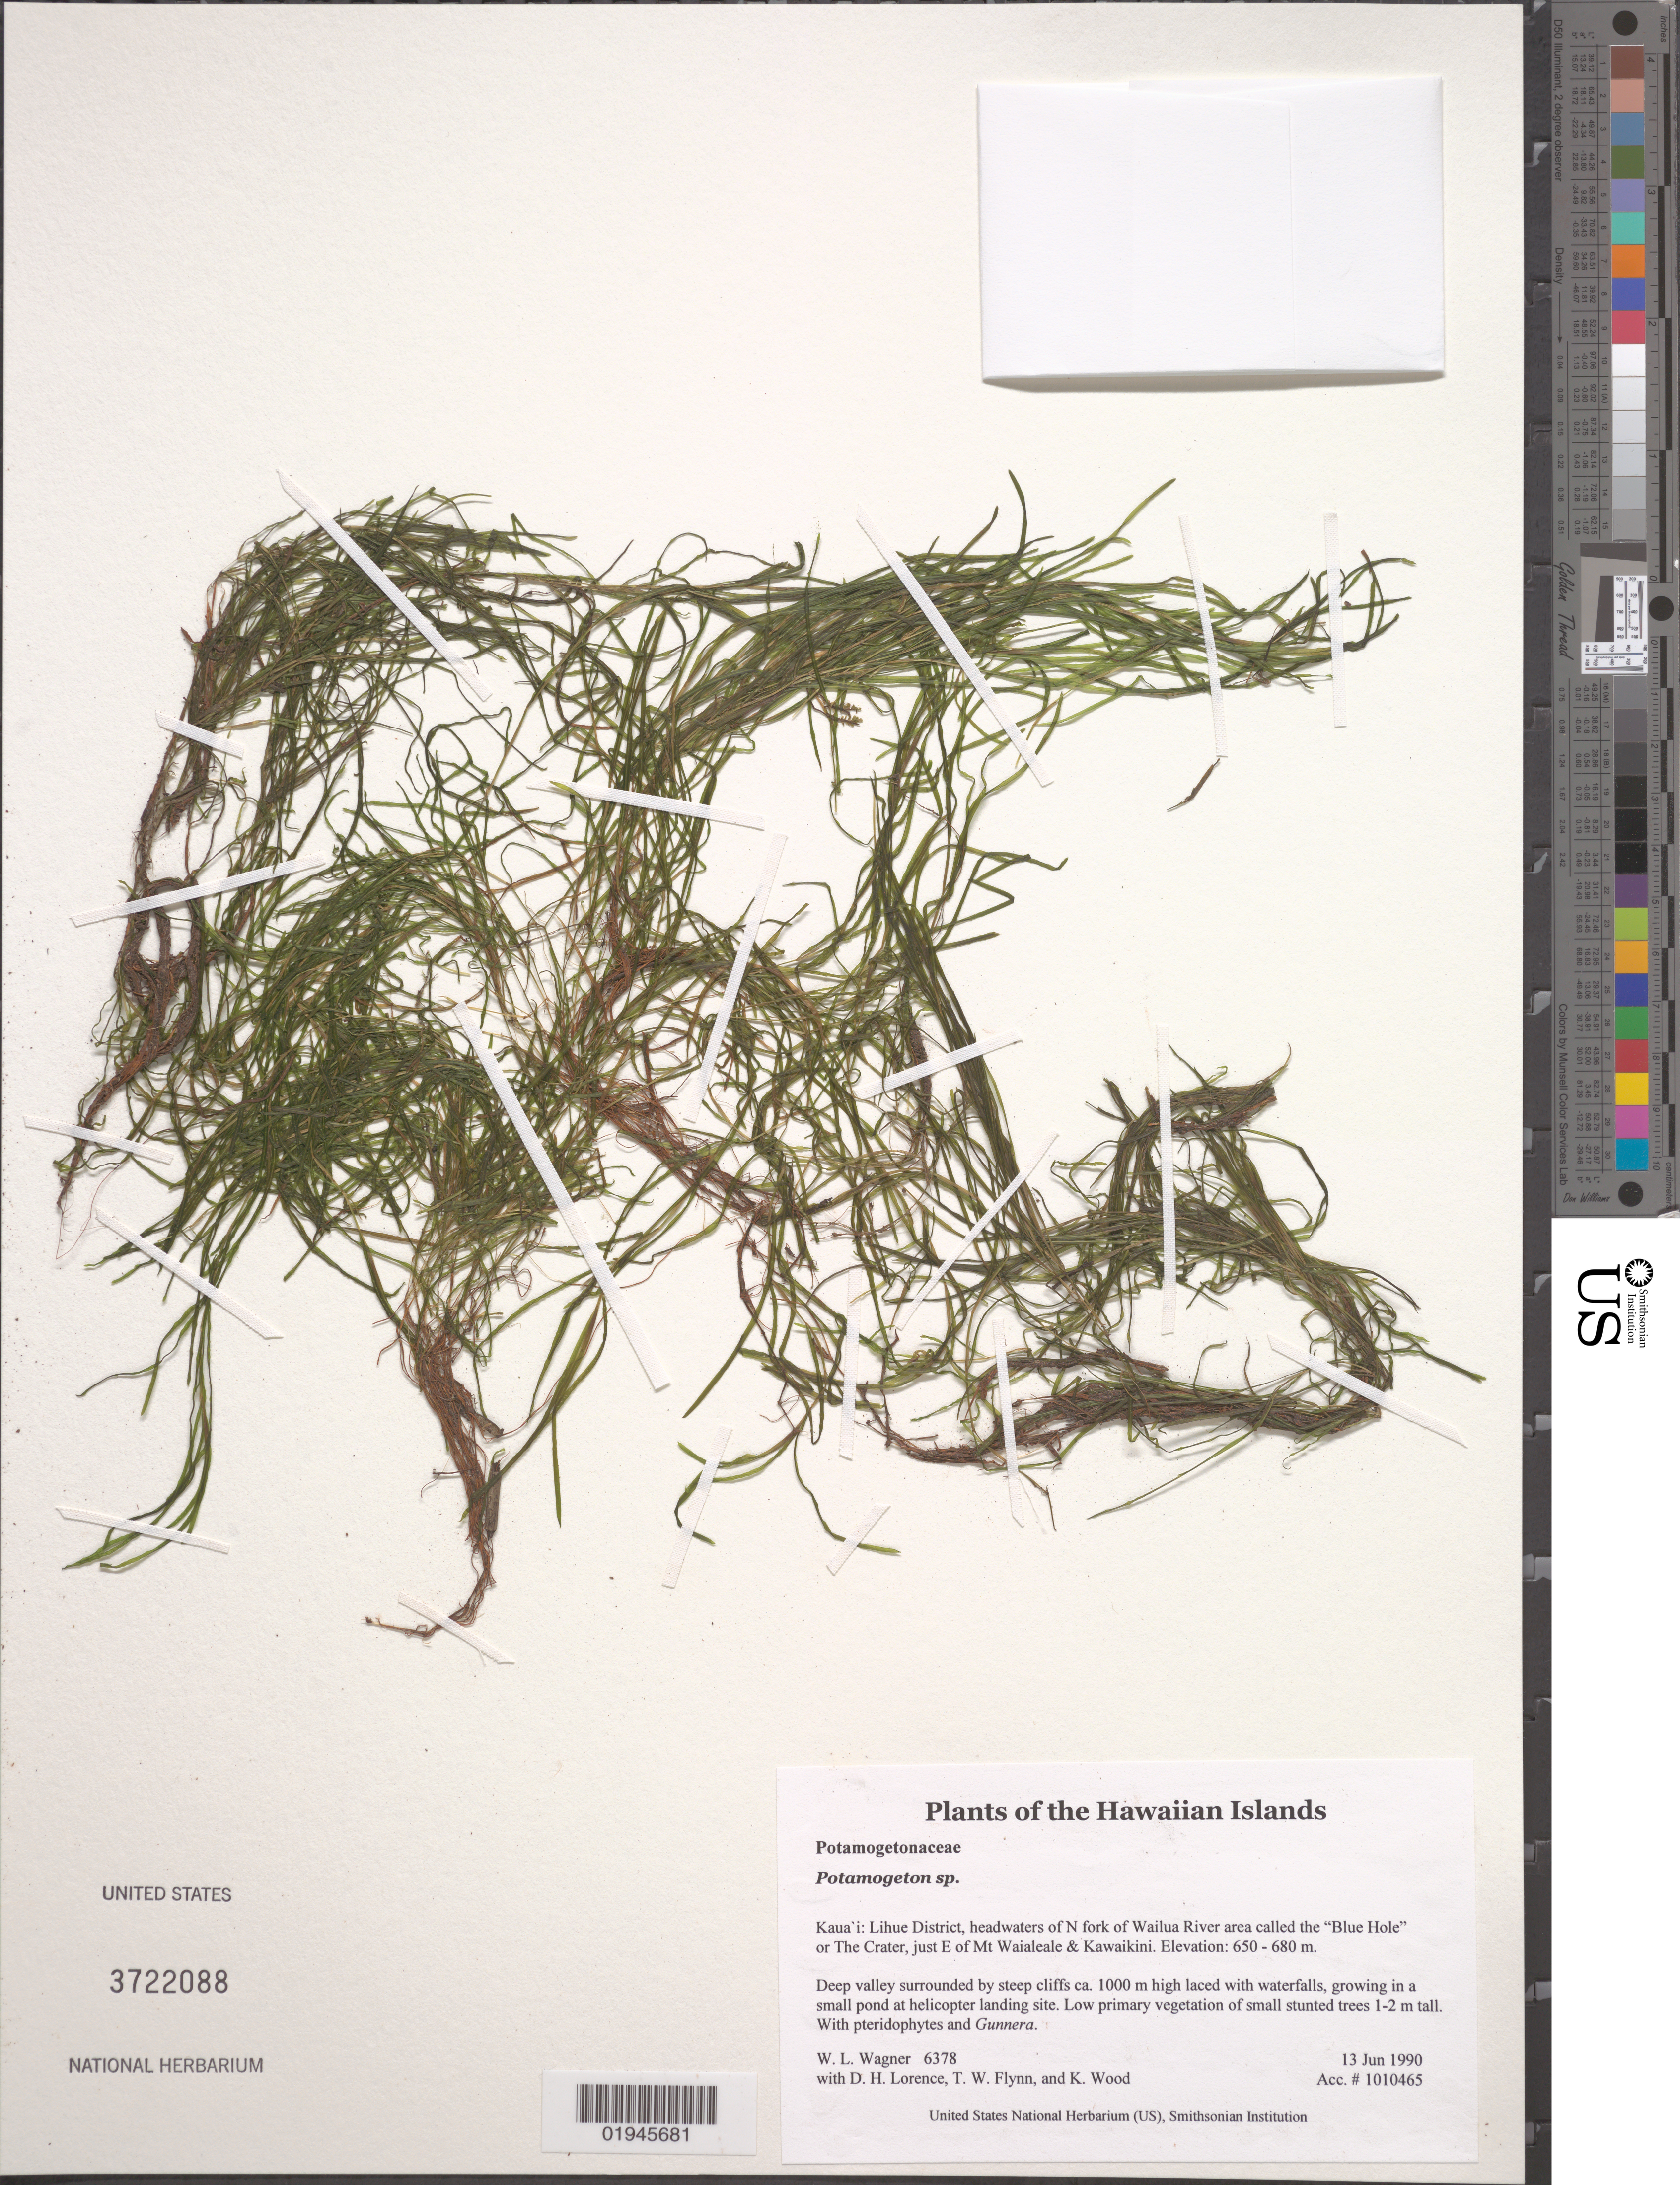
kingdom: Plantae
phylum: Tracheophyta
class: Liliopsida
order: Alismatales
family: Potamogetonaceae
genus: Potamogeton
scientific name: Potamogeton sp.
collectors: W. L. Wagner, D. Lorence, T. W. Flynn & K. Wood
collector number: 6378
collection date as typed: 13 Jun 1990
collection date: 1990-06-13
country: United States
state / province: Hawaii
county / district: Kauai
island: Kaua'i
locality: Lihue Dist headwaters of N fork of Wailua River area called the Blue Hole or The Crater, just E of Mt Waialeale & Kawaikini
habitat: Deep valley surrounded by steep cliffs ca. 1000 m high laced with waterfalls, growing in a small pond at helicopter landing site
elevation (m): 650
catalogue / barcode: US 3722088